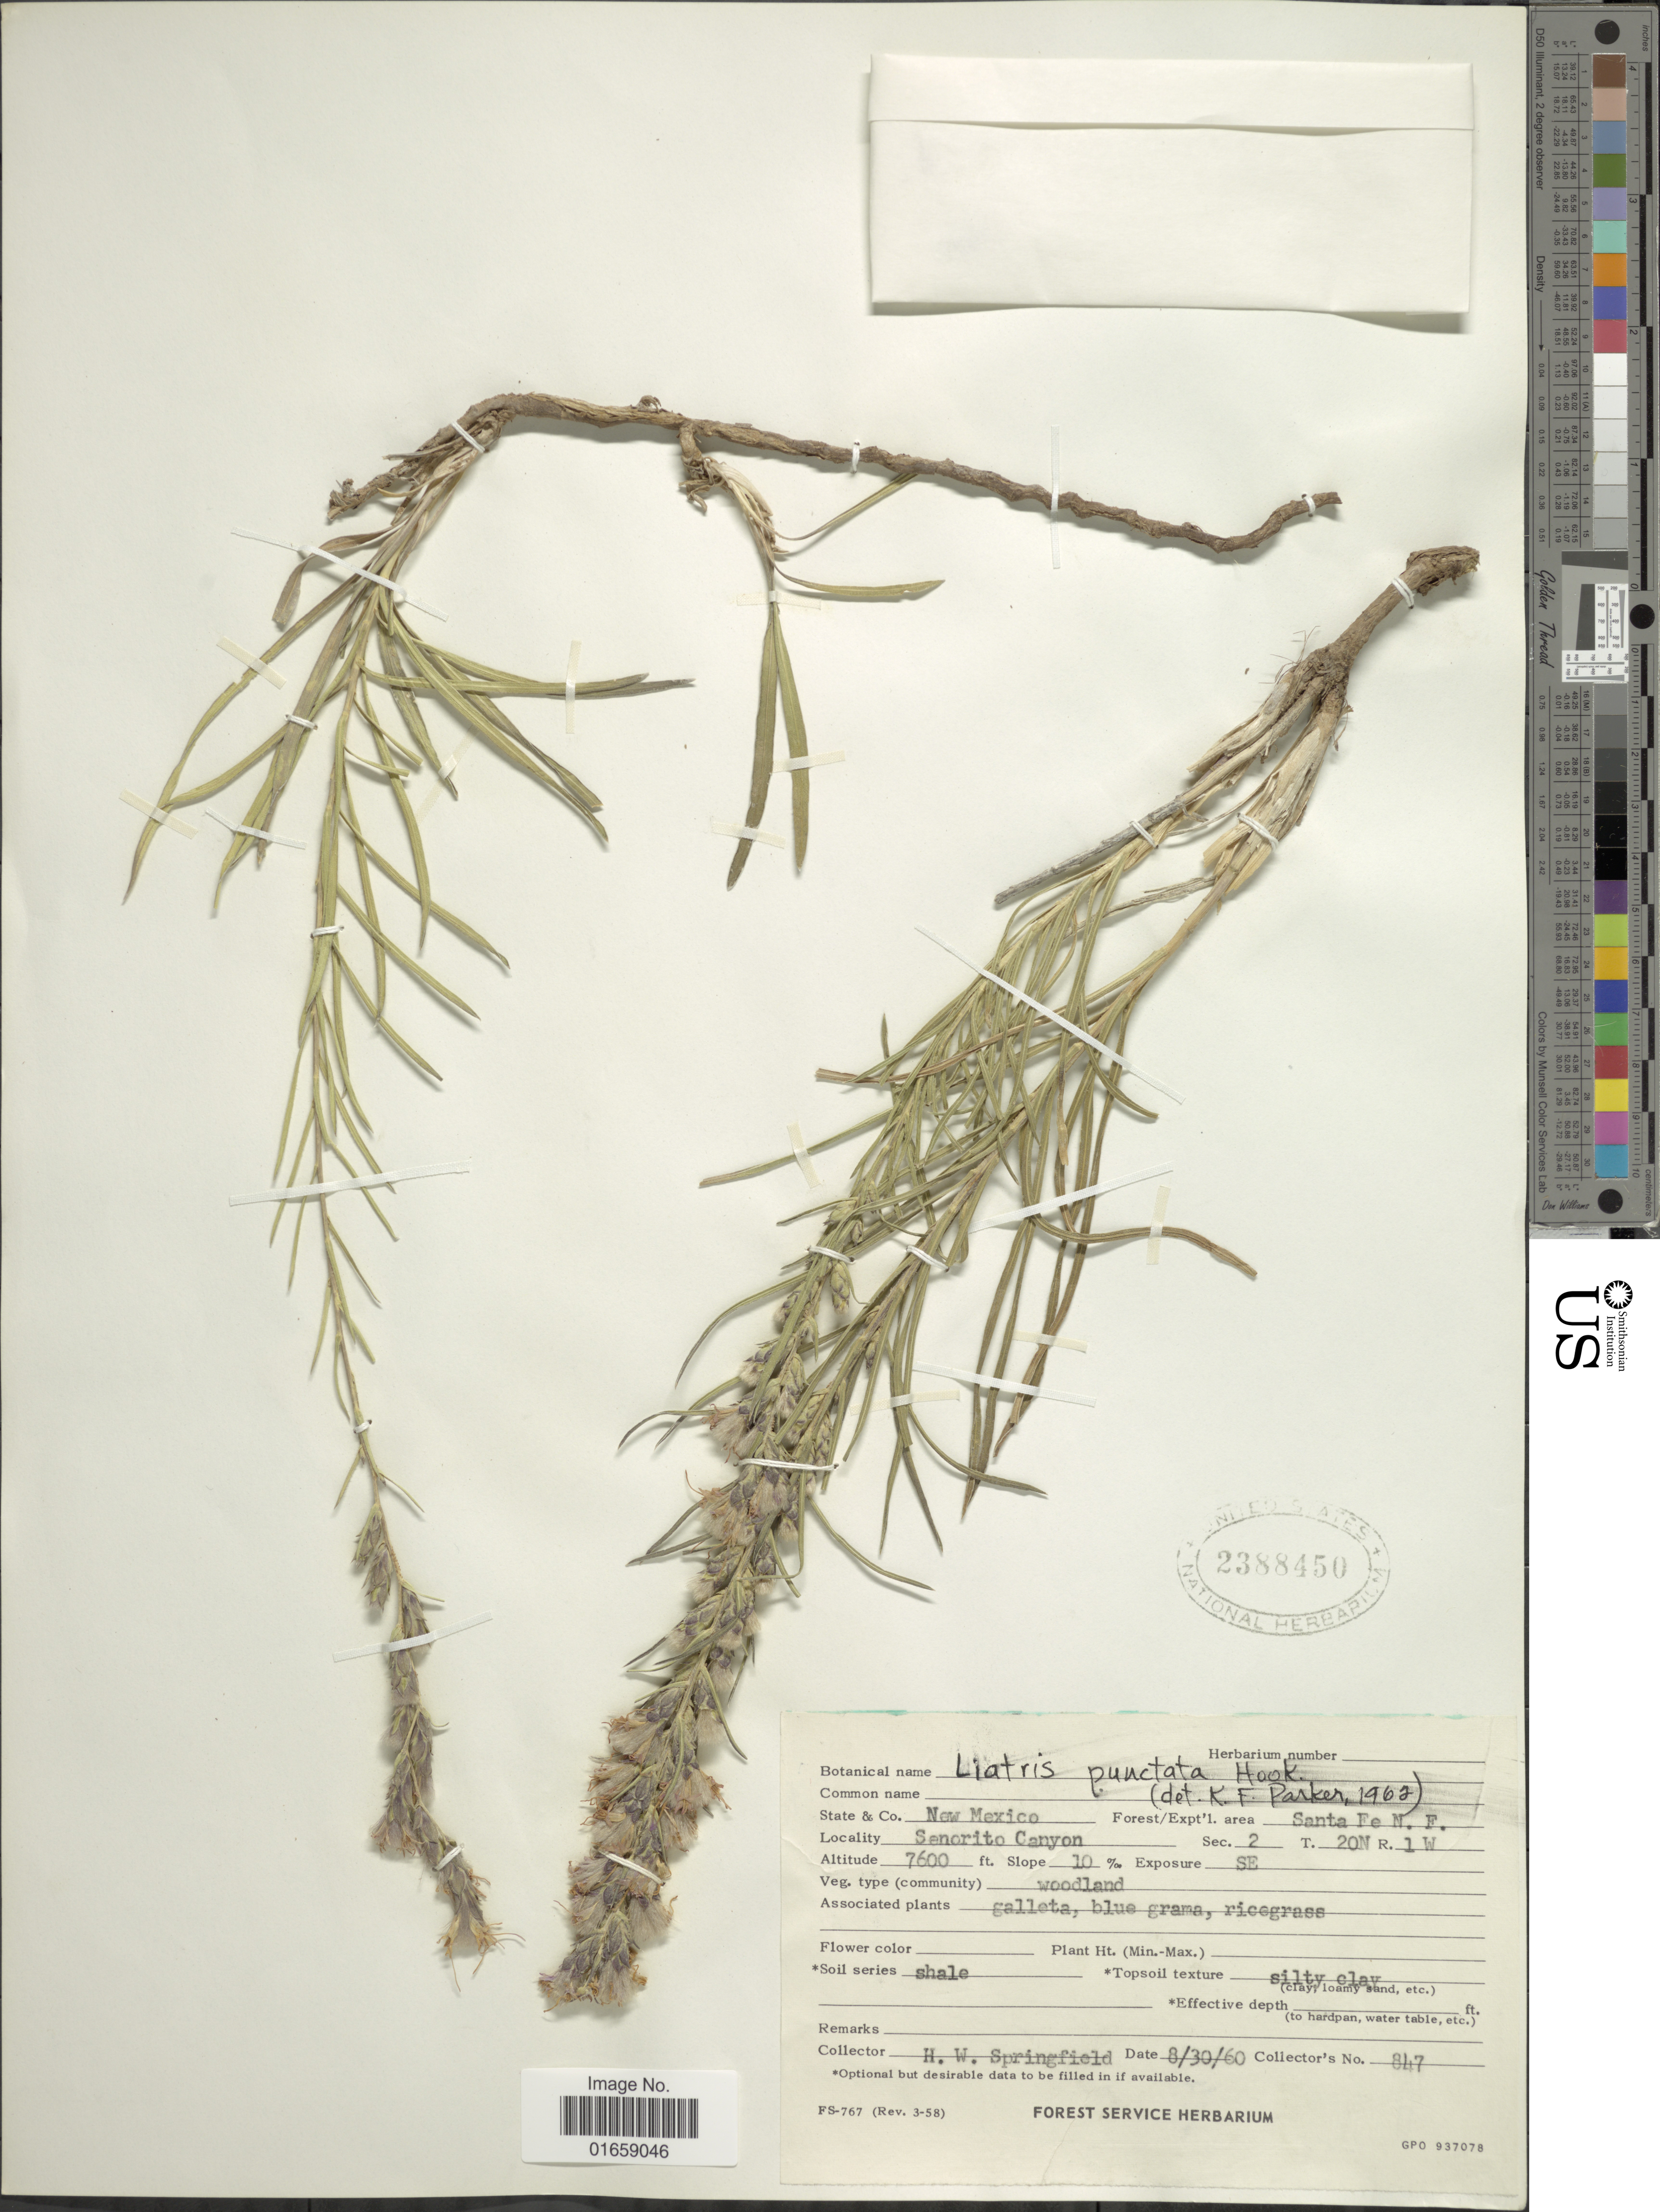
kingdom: Plantae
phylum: Tracheophyta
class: Magnoliopsida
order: Asterales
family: Asteraceae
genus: Liatris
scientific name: Liatris punctata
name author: Hook.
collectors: H. Springfield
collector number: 847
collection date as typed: Transcribed d/m/y: 30/7/60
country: United States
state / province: New Mexico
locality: Senorito Canyon, Forest/Exp'l. area: Santa Fe N.F., Exposure: SE, Sec. 2 T20N R1W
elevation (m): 2316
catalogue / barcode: US 2388450